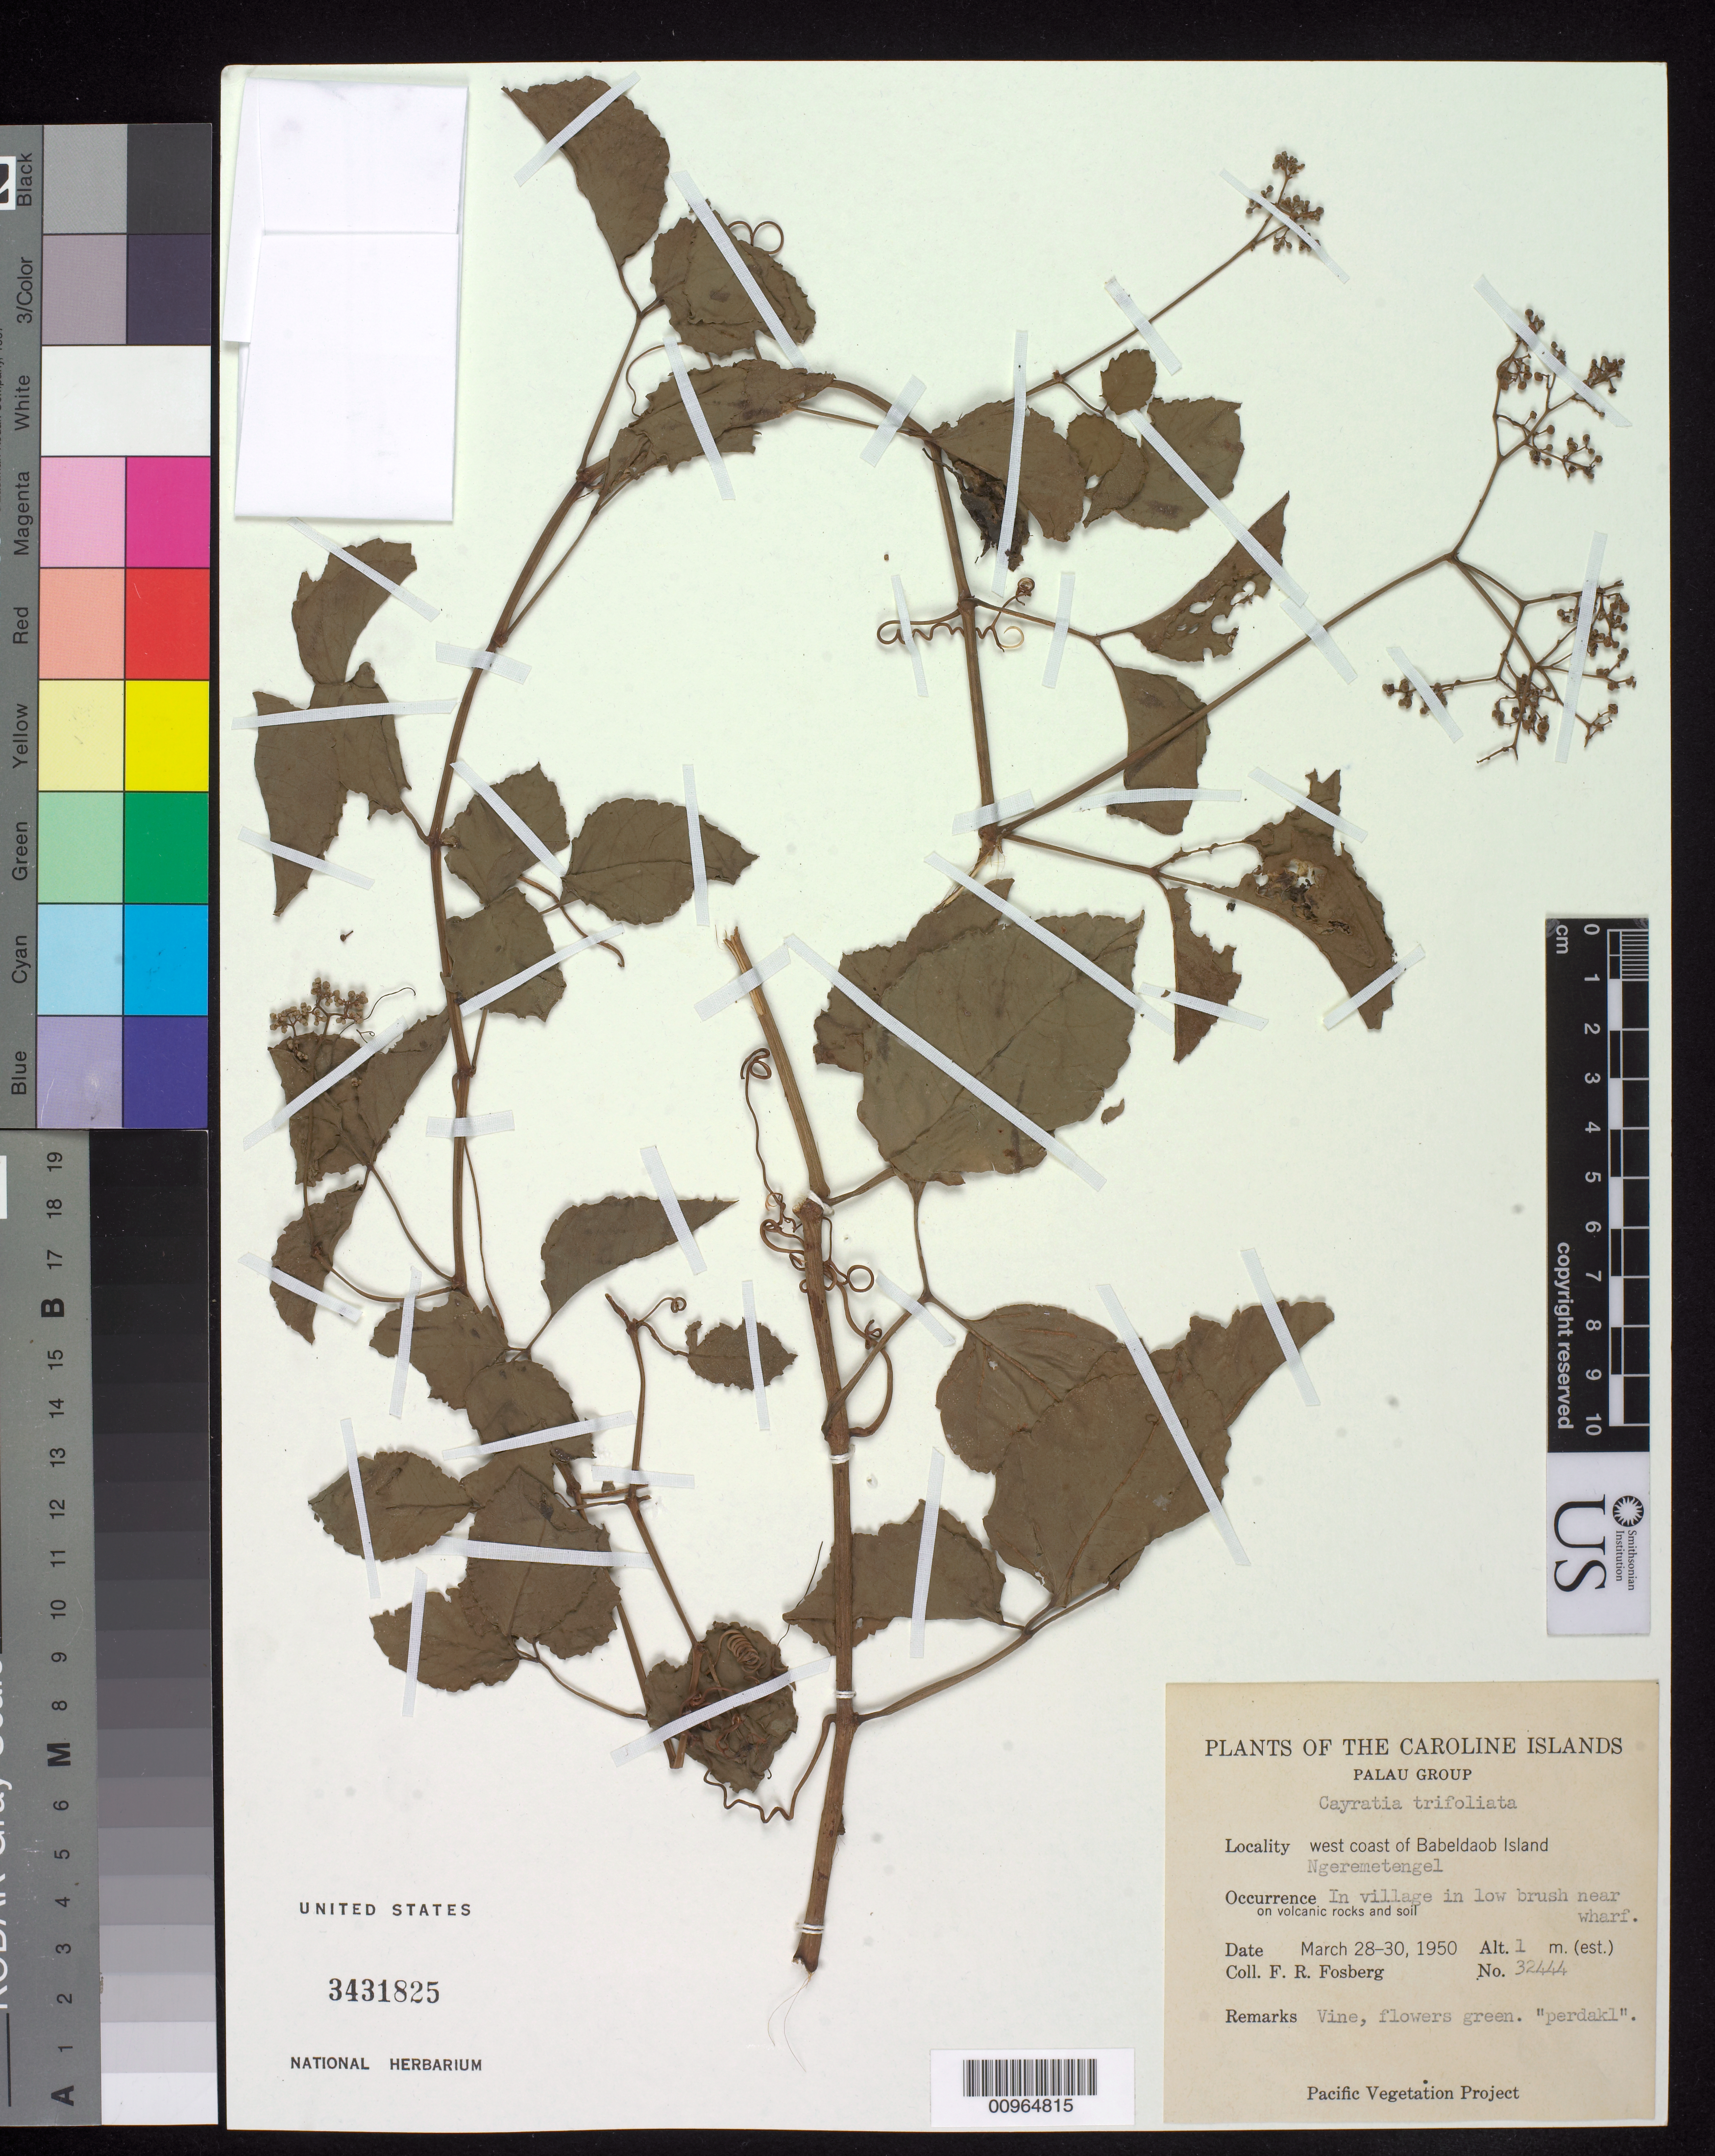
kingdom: Plantae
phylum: Tracheophyta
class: Magnoliopsida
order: Vitales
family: Vitaceae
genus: Causonis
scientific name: Causonis trifolia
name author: (L.) Mabb. & J. Wen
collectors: F. R. Fosberg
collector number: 32444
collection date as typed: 28 Mar 1950 to 30 Mar 1950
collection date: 1950-03-28/1950-03-30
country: Palau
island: Babeldaob [Babelthuap]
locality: West coast of iIsland; Ngeremetengel.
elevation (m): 1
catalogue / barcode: US 3431825